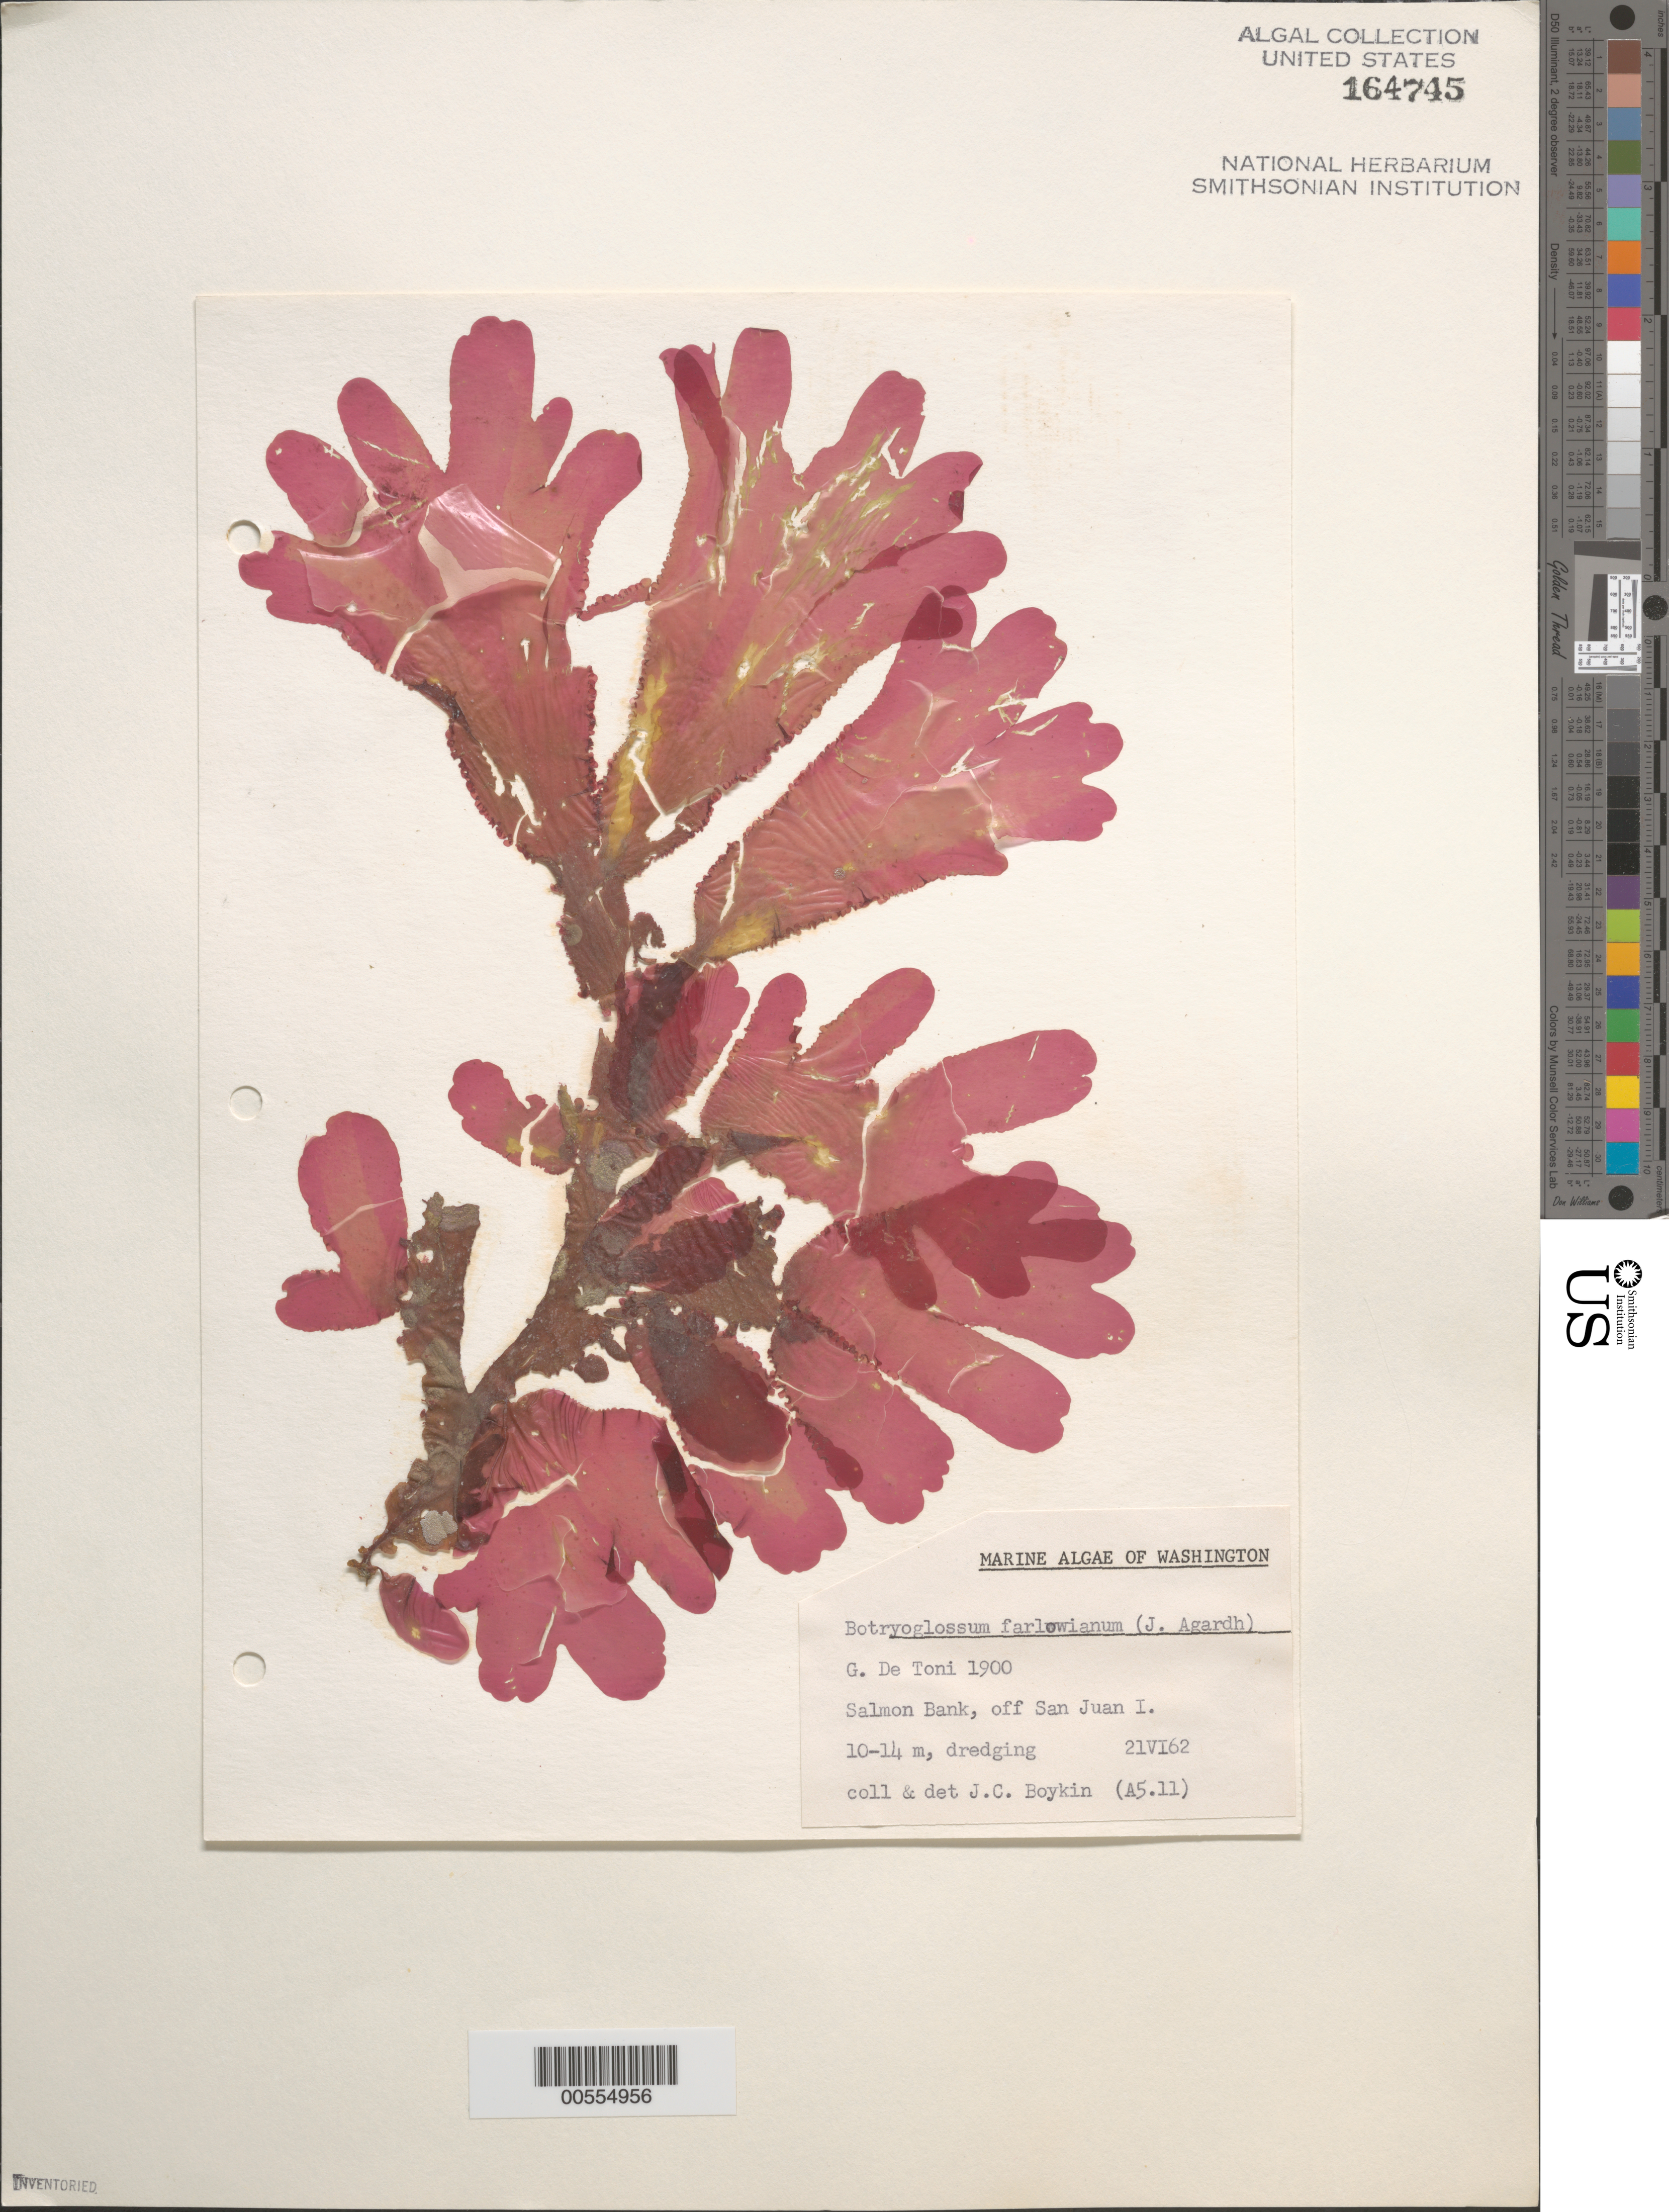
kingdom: Plantae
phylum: Rhodophyta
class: Florideophyceae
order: Ceramiales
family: Delesseriaceae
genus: Botryoglossum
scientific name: Botryoglossum farlowianum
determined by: Boykin, J. C.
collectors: J. Boykin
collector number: A5.11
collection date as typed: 21 Jun 1962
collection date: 1962-06-21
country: United States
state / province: Washington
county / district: San Juan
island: San Juan Island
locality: Salmon Bank, off San Juan Island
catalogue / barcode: US 164745